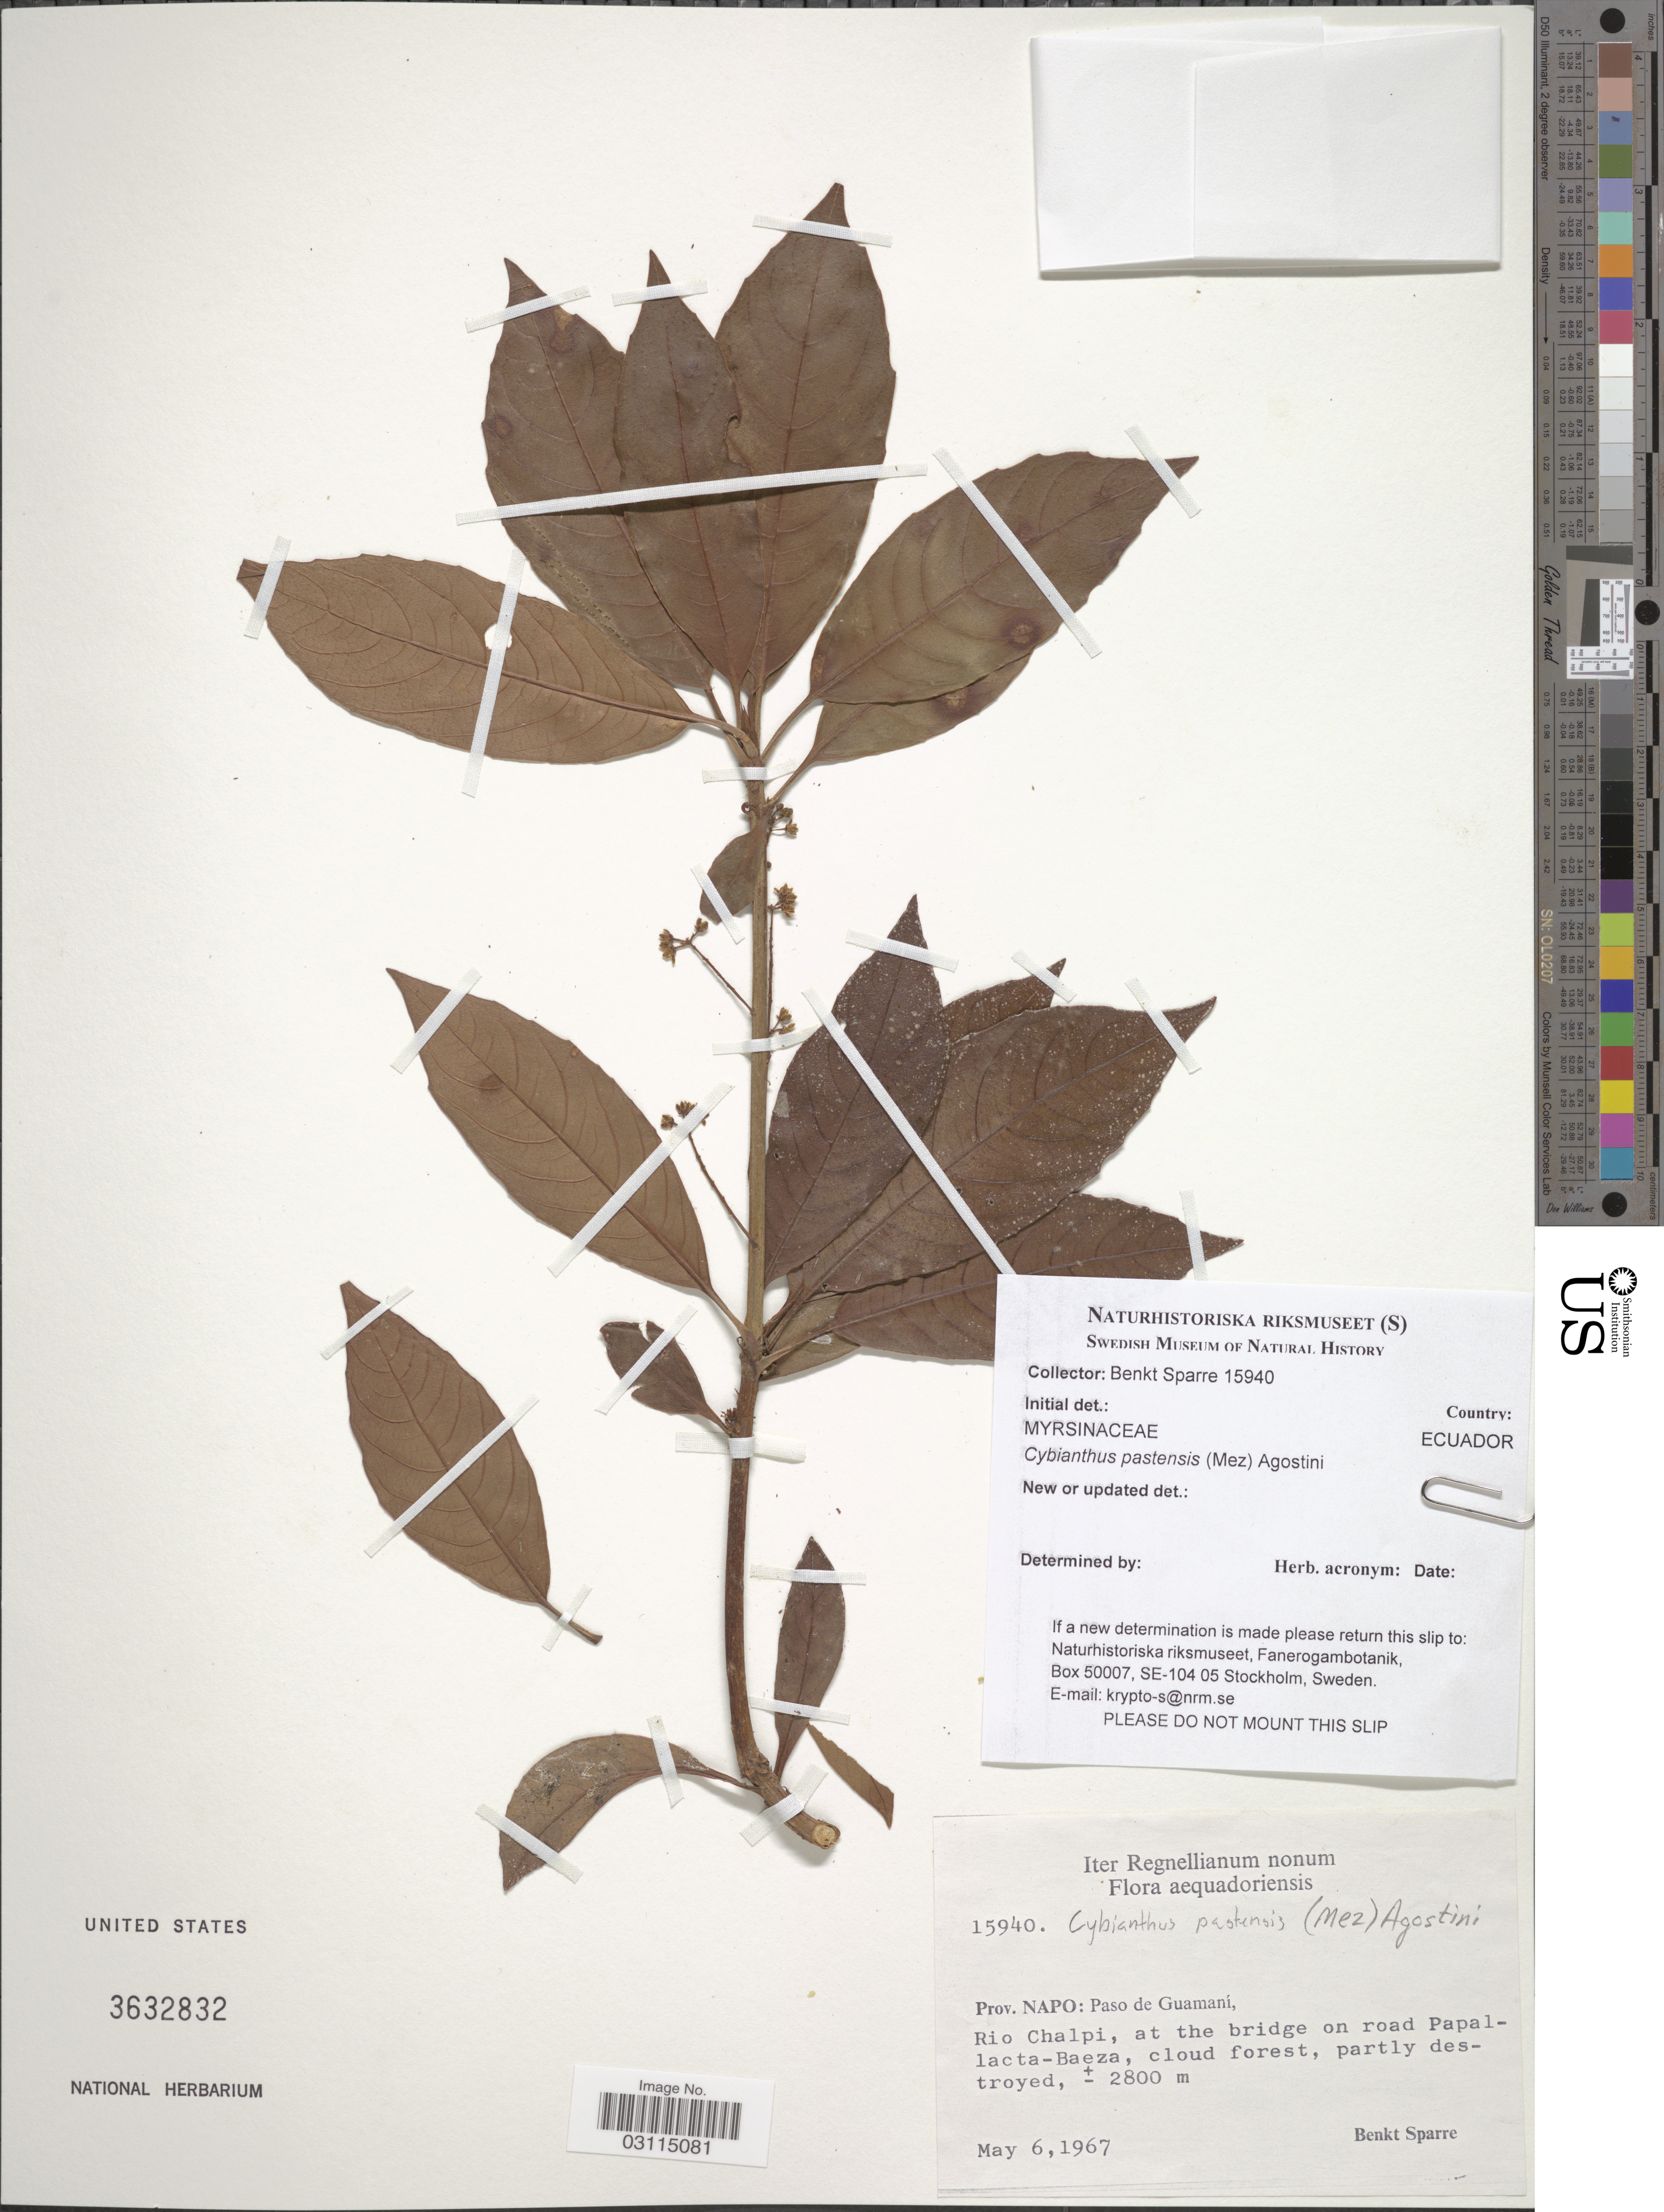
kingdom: Plantae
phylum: Tracheophyta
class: Magnoliopsida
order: Ericales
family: Primulaceae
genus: Cybianthus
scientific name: Cybianthus pastensis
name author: (Mez) G. Agostini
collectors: B. Sparre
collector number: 15940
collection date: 1967-05-06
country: Ecuador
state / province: Napo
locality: Paso de Guamani, Rio Chapi, at the bridge on road Papallacta-Baeza, cloud forest.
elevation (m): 2800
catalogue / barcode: US 3632832